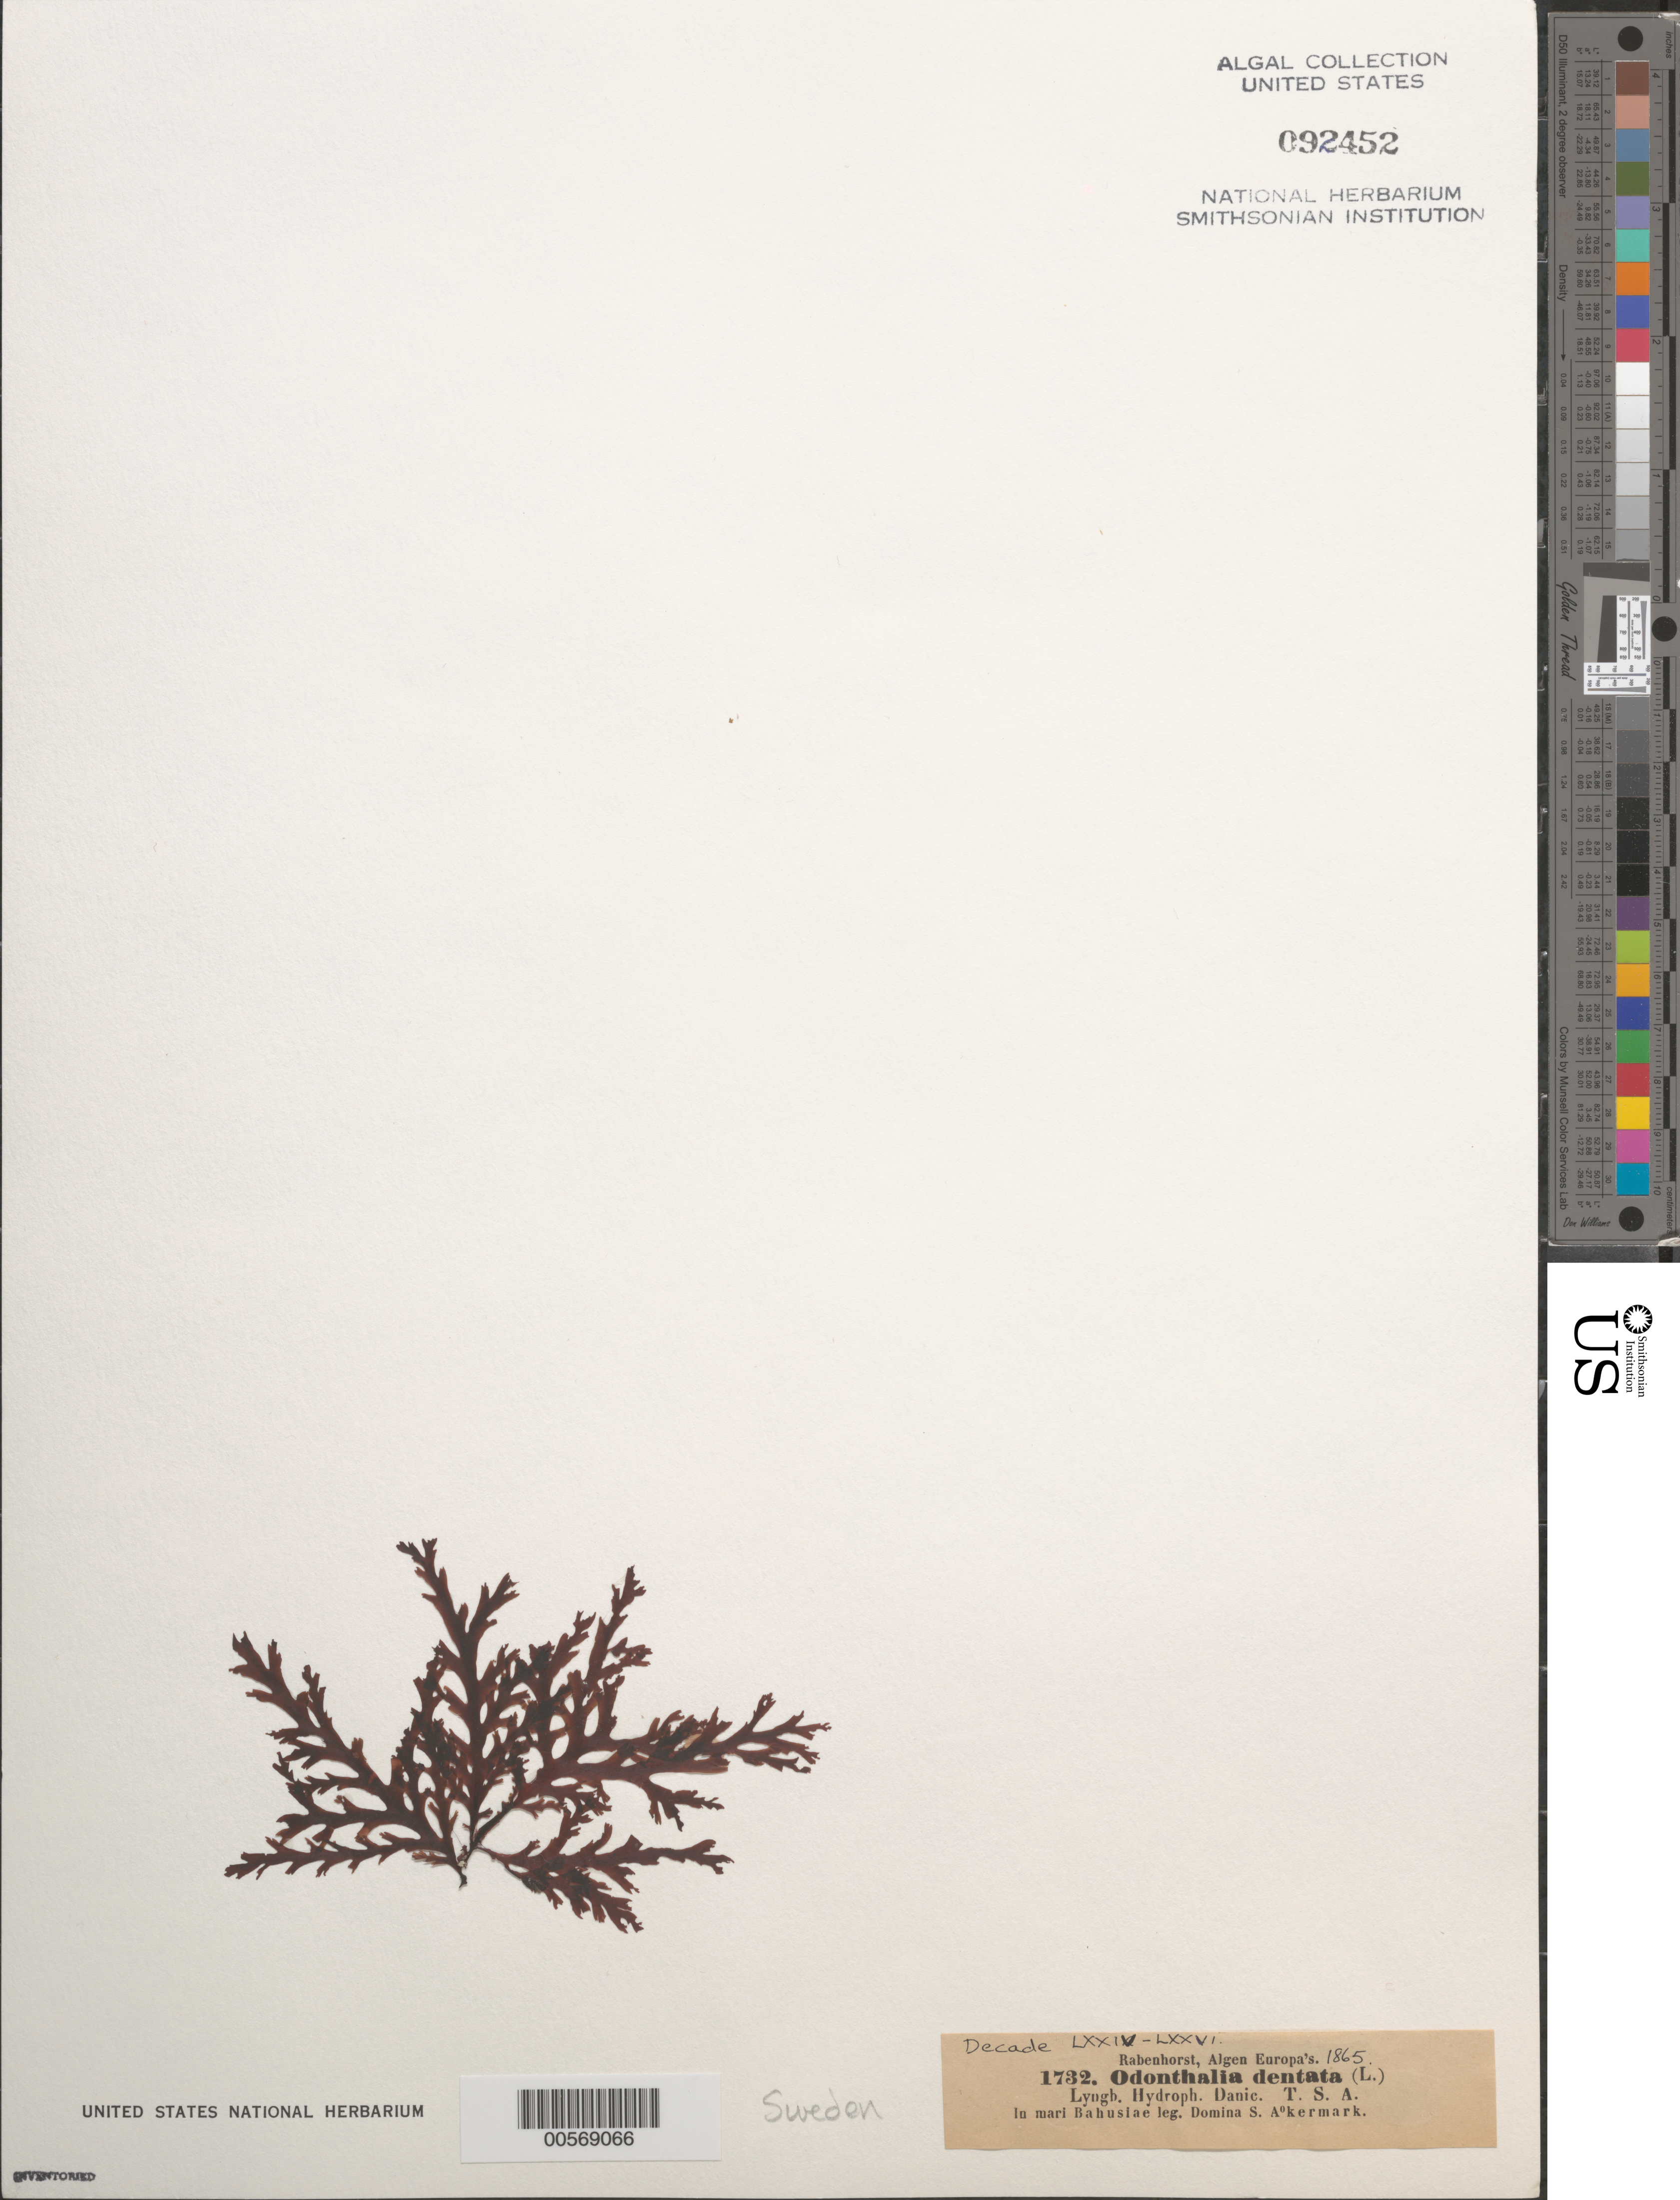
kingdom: Plantae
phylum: Rhodophyta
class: Florideophyceae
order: Ceramiales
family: Rhodomelaceae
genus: Odonthalia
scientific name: Odonthalia dentata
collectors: S. Akermark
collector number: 1732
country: Sweden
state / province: Västra Götaland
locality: Bohus bay (mari bahusiae)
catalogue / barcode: US 92452